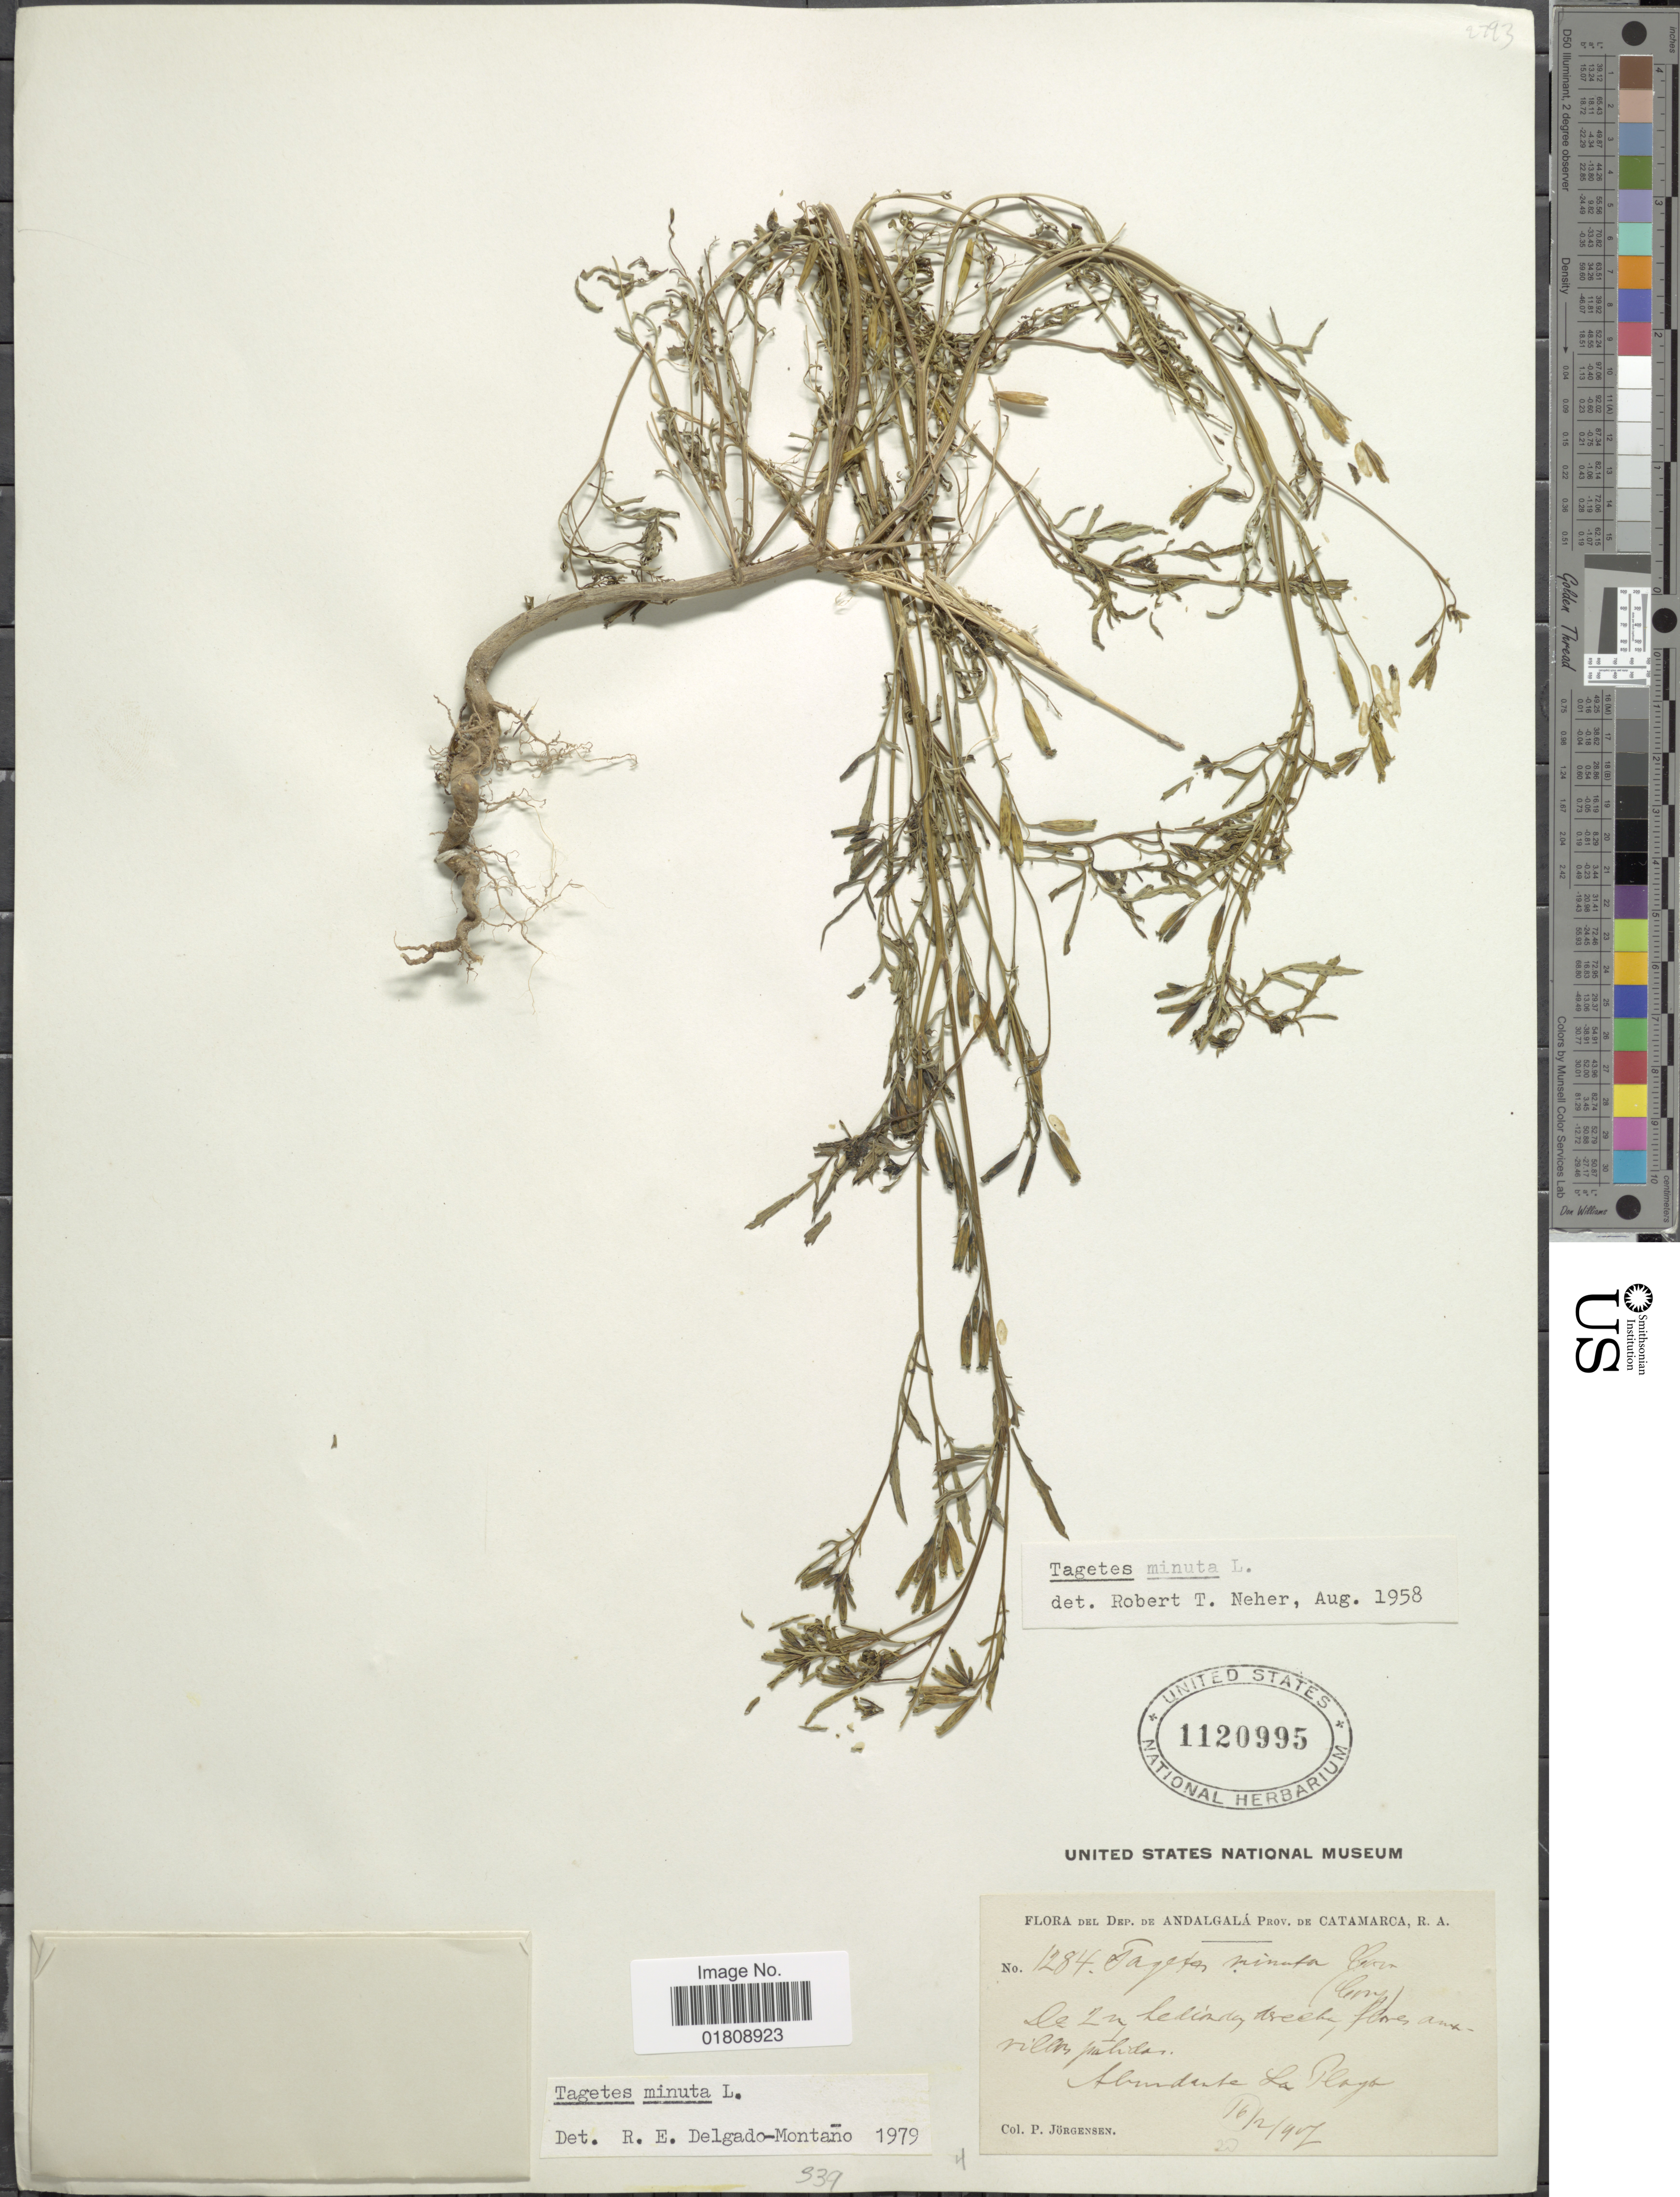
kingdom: Plantae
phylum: Tracheophyta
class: Magnoliopsida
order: Asterales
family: Asteraceae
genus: Tagetes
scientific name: Tagetes minuta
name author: L.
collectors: P. Jörgensen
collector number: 1284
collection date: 1907-02-16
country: Argentina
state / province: Catamarca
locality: Dep. de Andalgala, La Playa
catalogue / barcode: US 1120995